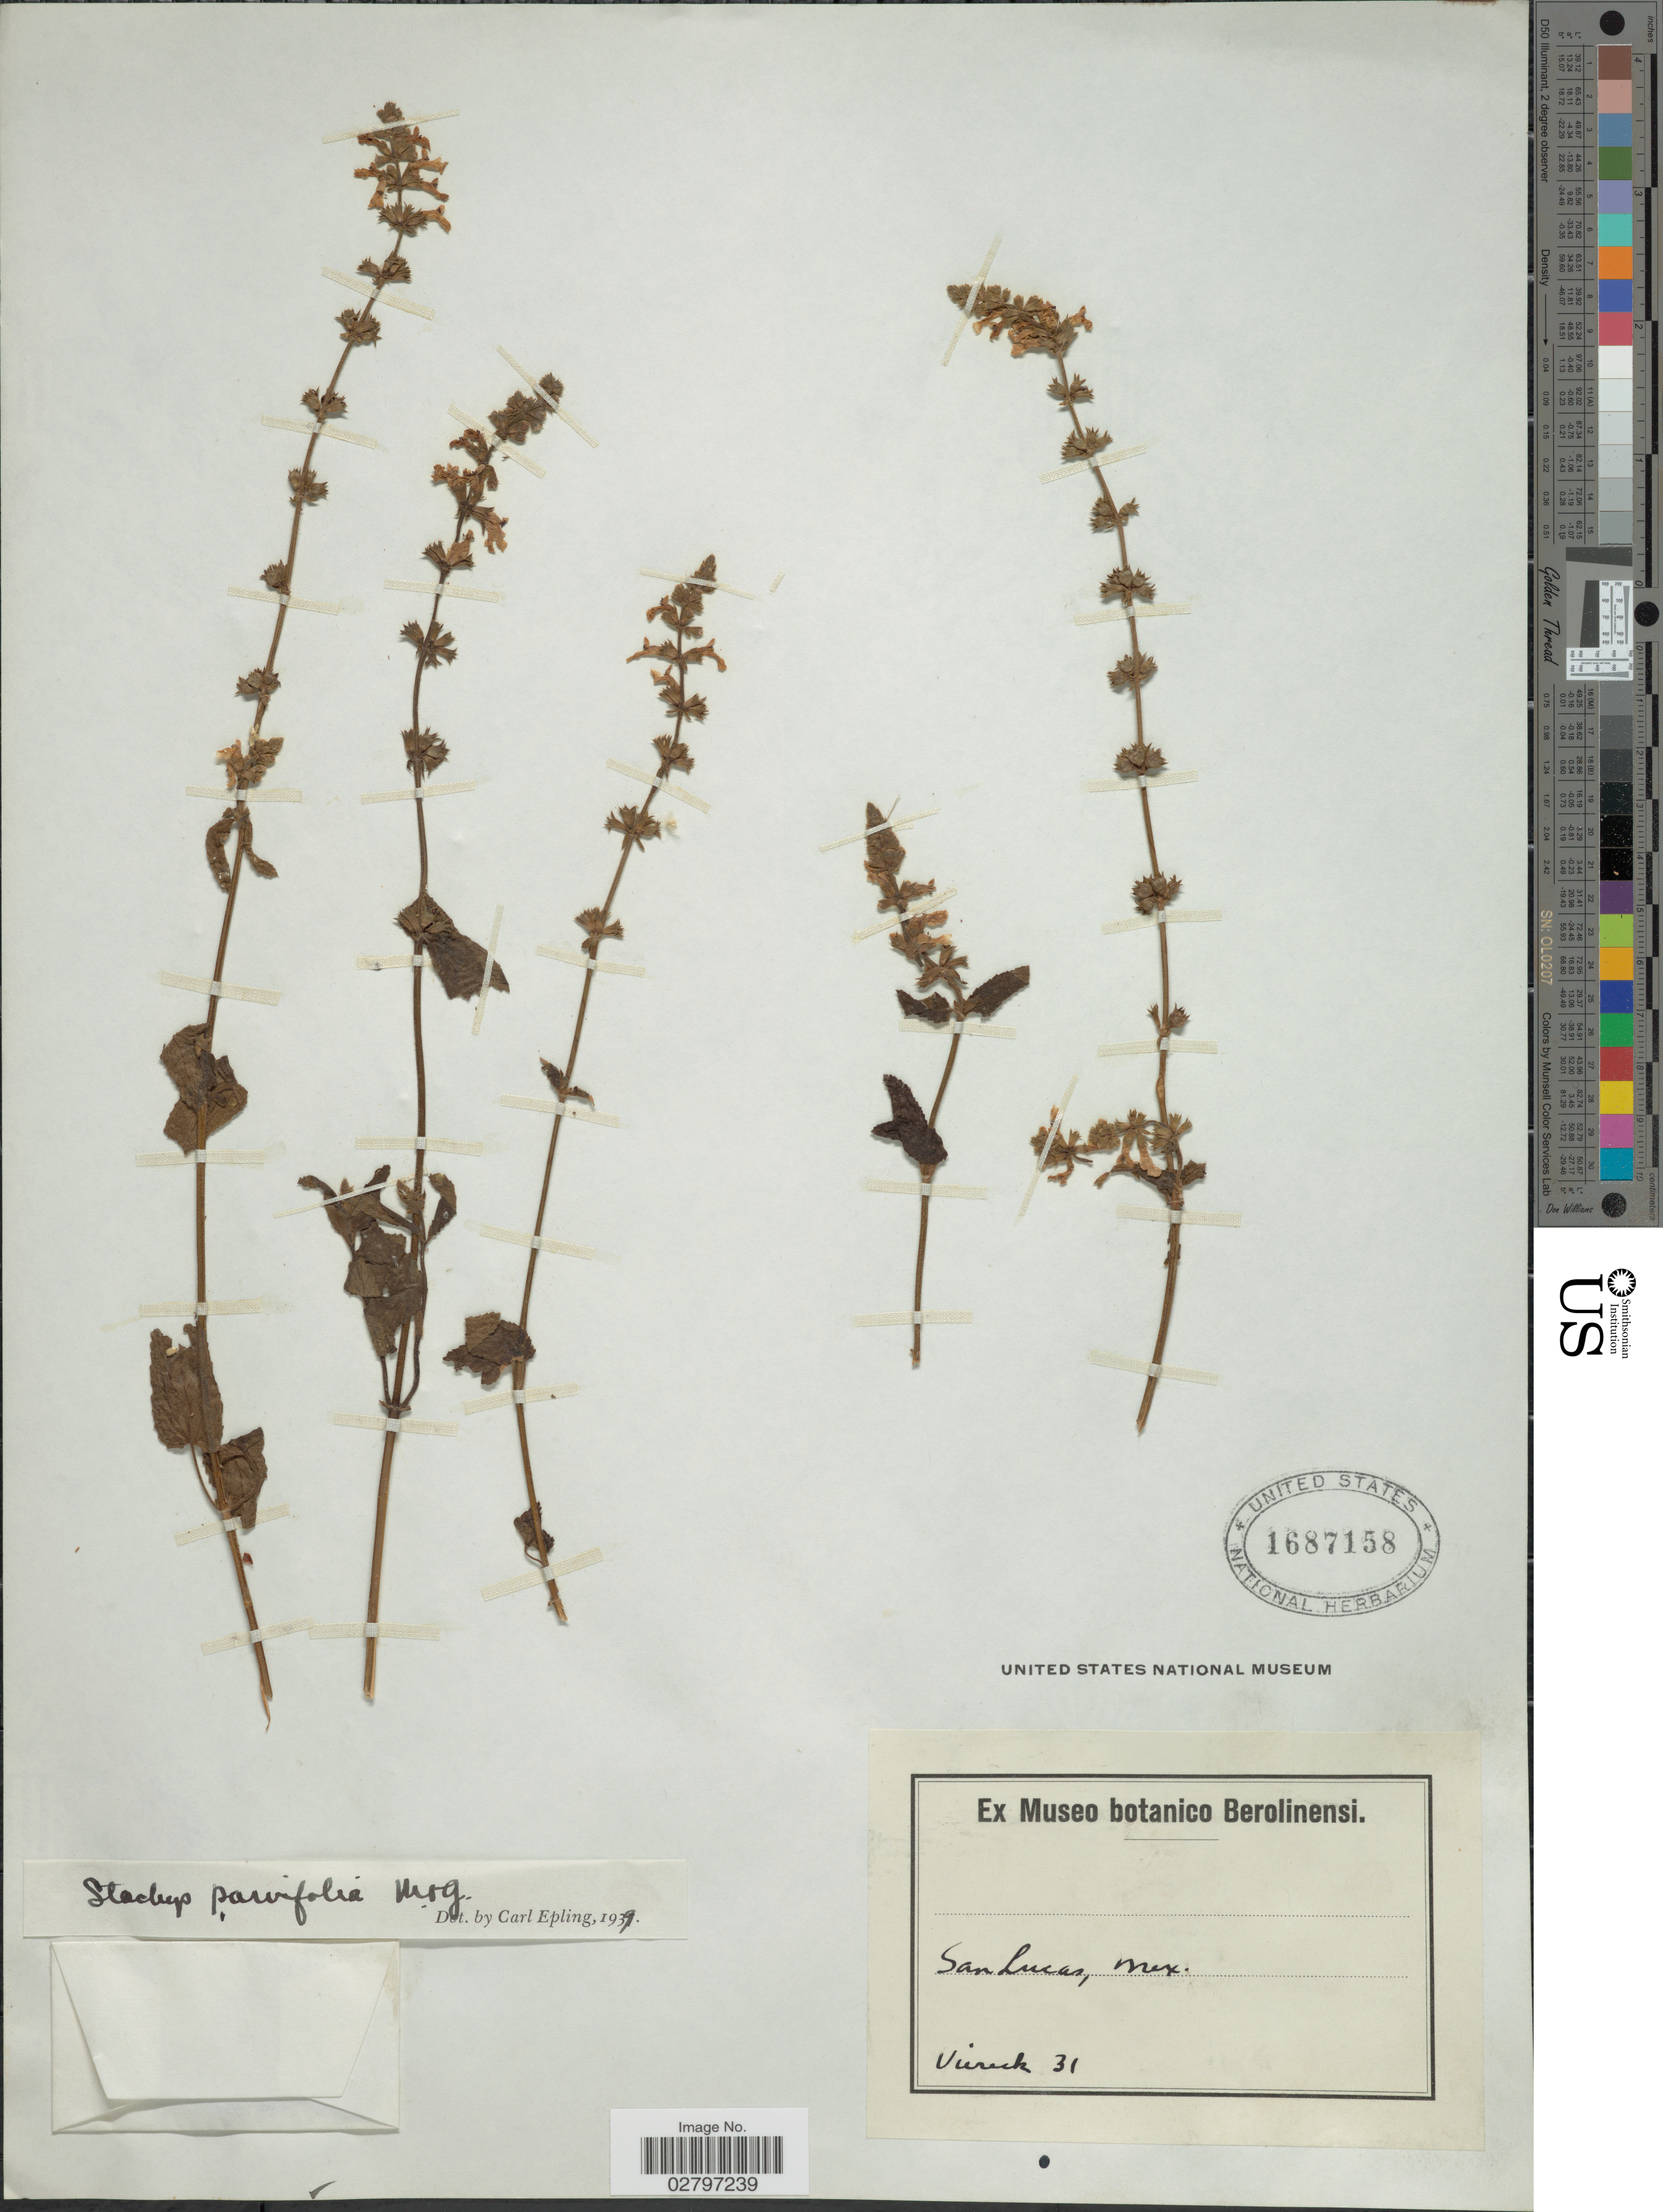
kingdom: Plantae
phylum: Tracheophyta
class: Magnoliopsida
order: Lamiales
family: Lamiaceae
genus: Stachys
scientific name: Stachys parvifolia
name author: M. Martens & Galeotti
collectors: -. Viereck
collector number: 31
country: Mexico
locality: San Lucas.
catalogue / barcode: US 1687158